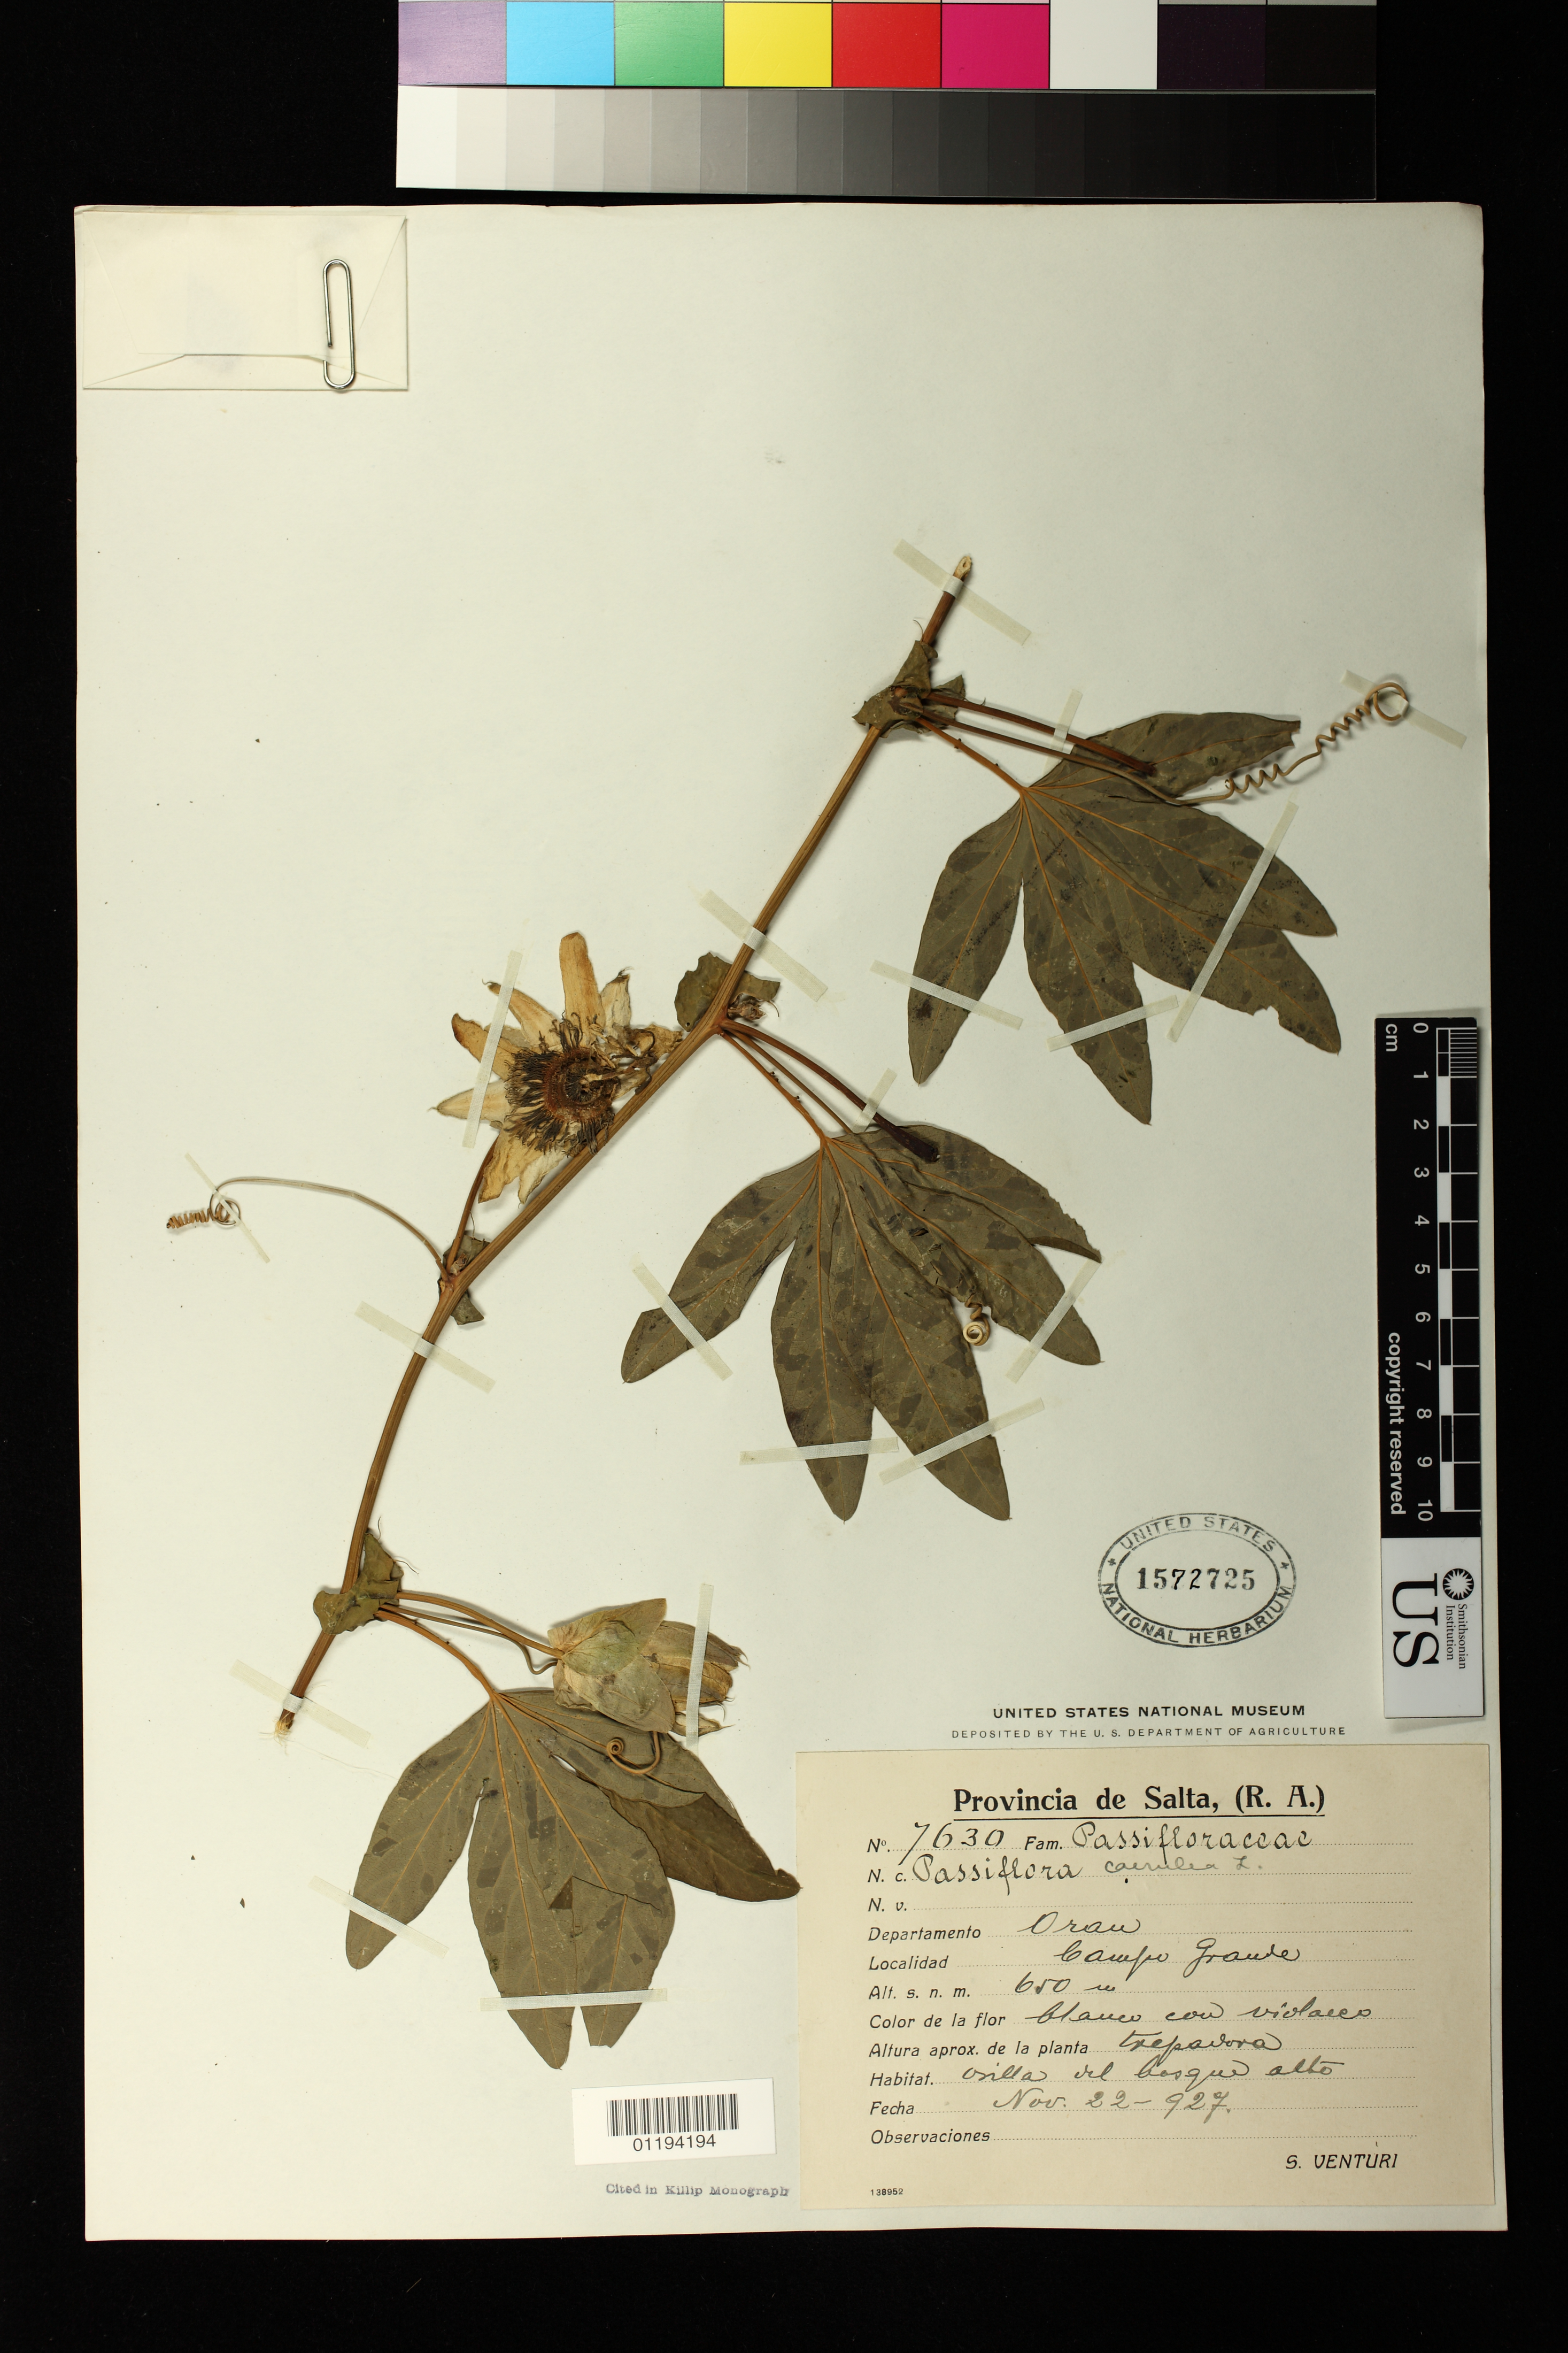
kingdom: Plantae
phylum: Tracheophyta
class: Magnoliopsida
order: Malpighiales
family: Passifloraceae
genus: Passiflora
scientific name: Passiflora caerulea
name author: L.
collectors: S. Venturi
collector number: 7630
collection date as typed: Nov 22 1927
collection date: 1927-11-22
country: Argentina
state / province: Salta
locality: Departamento Oran: Campo Grande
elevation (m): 650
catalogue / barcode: US 1572725